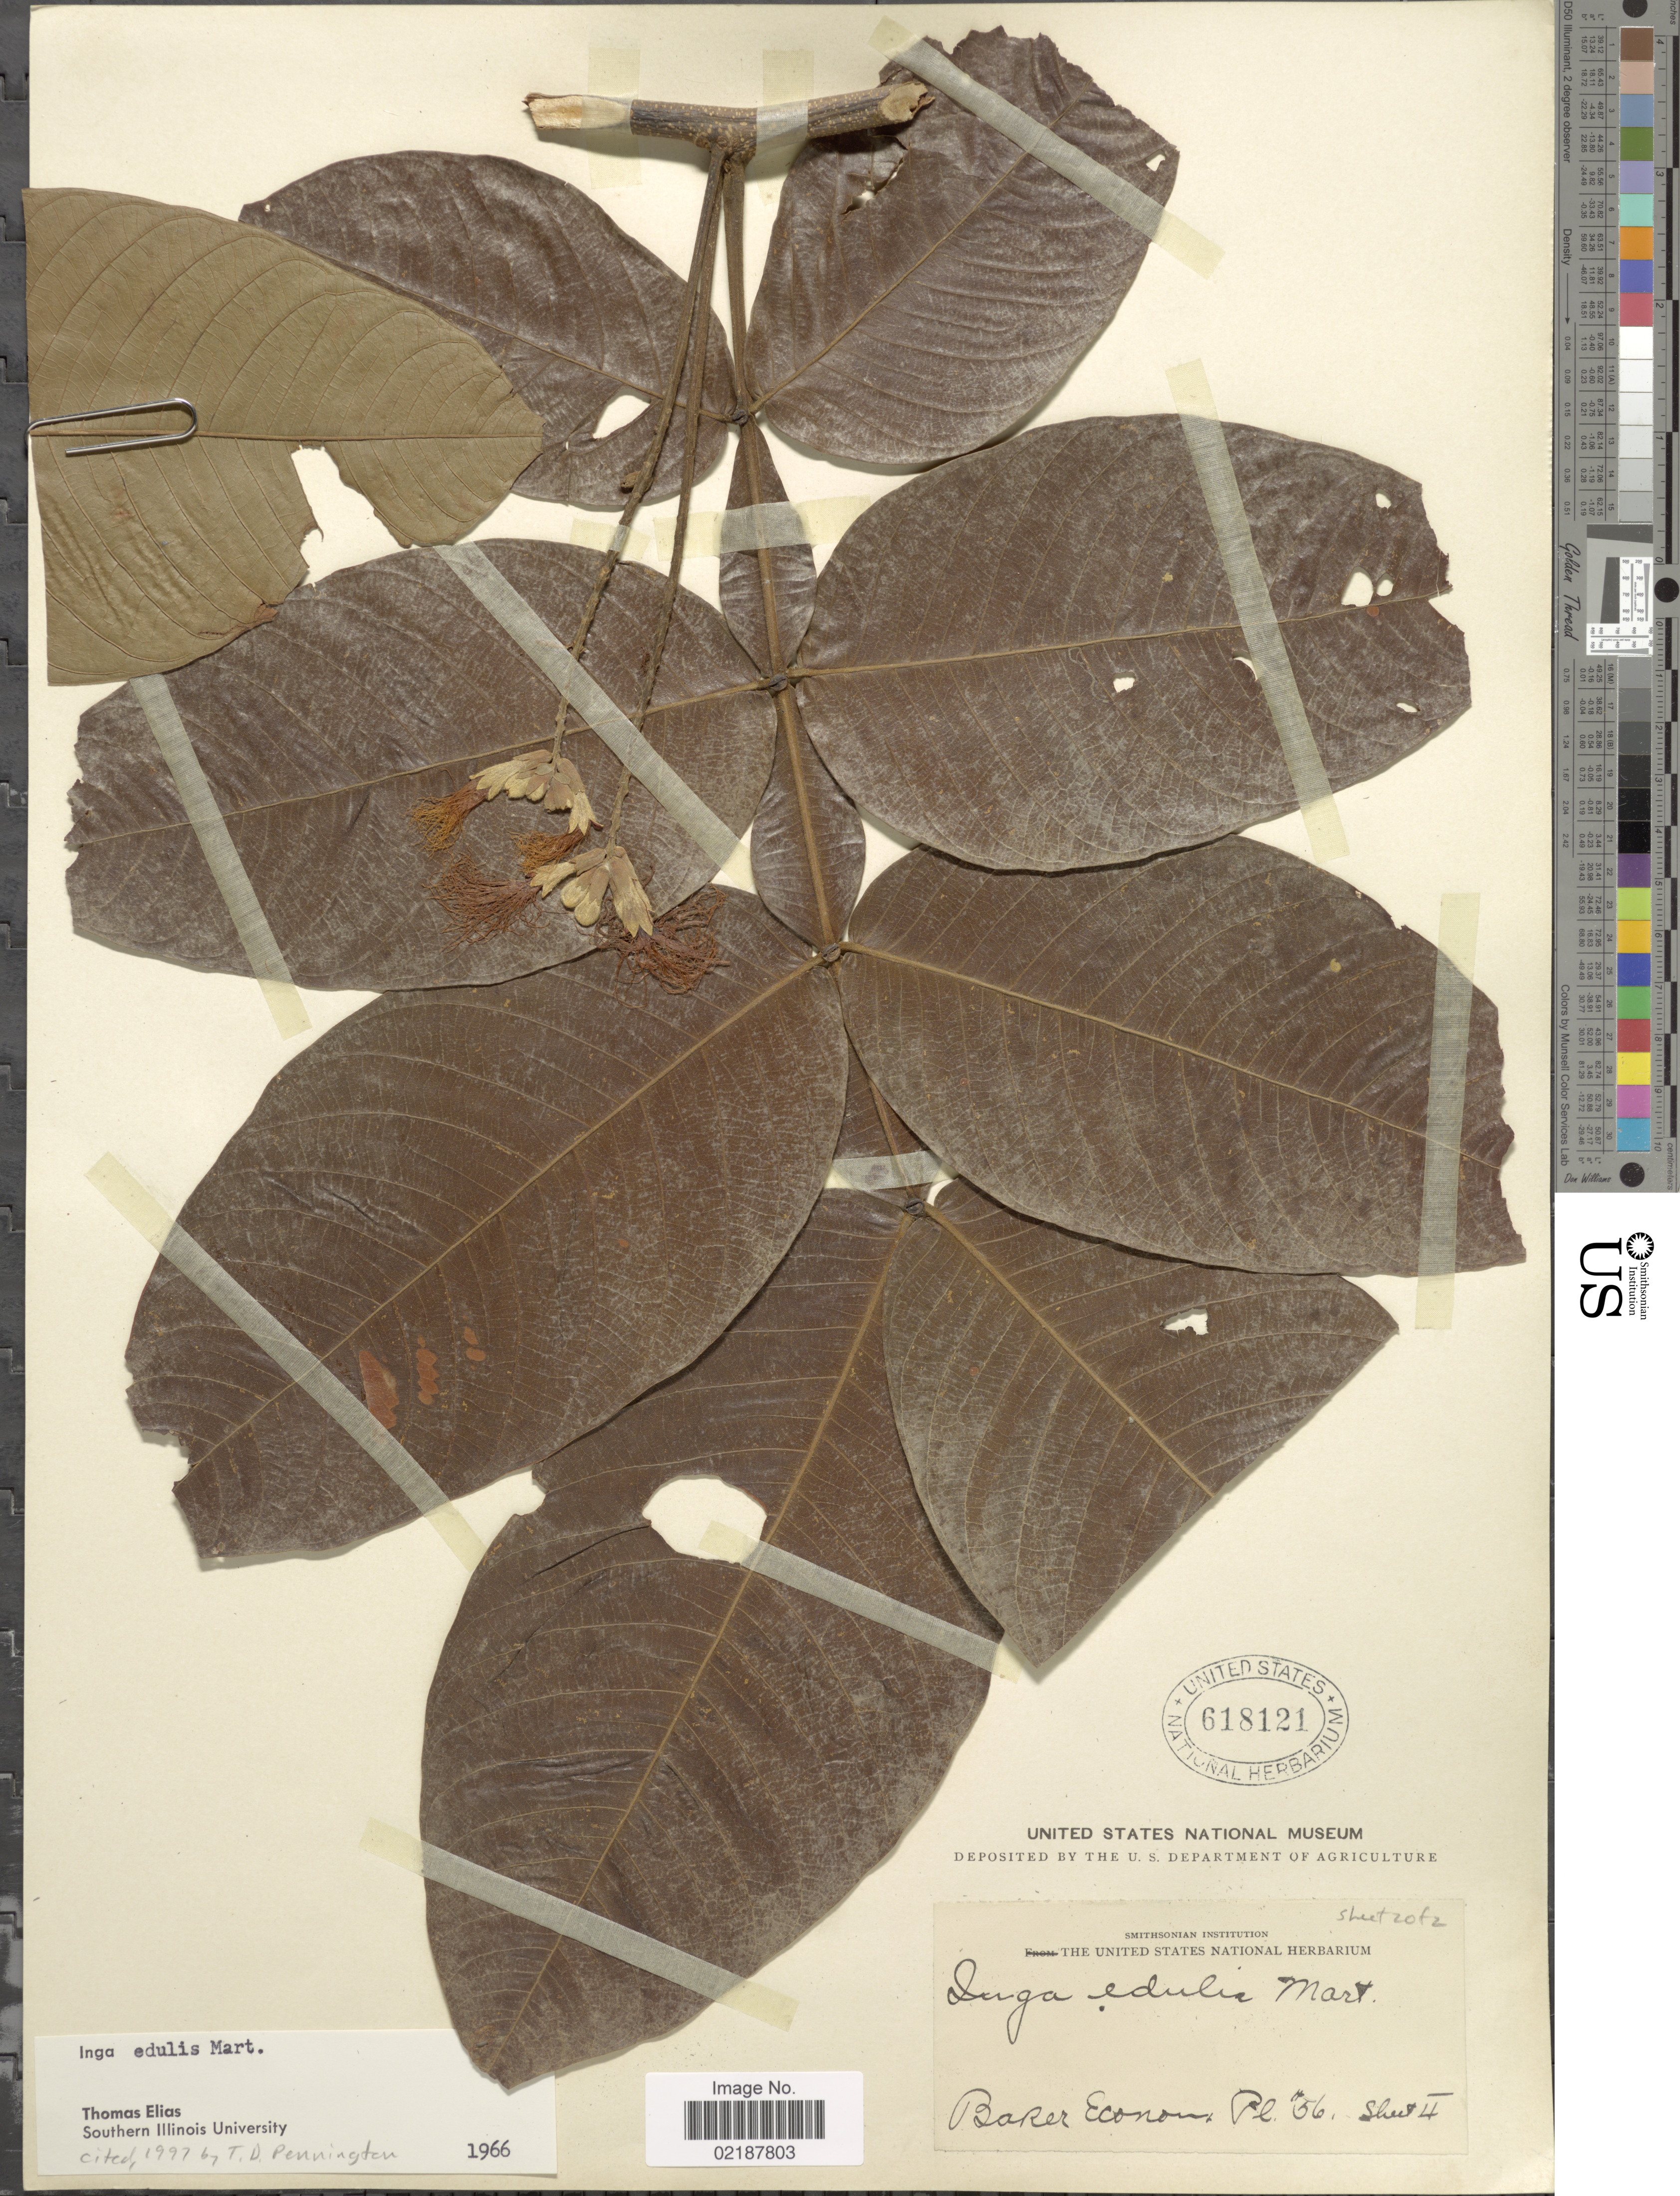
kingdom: Plantae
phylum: Tracheophyta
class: Magnoliopsida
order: Fabales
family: Fabaceae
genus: Inga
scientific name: Inga edulis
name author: Mart.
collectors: C. F. Baker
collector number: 56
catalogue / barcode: US 618121